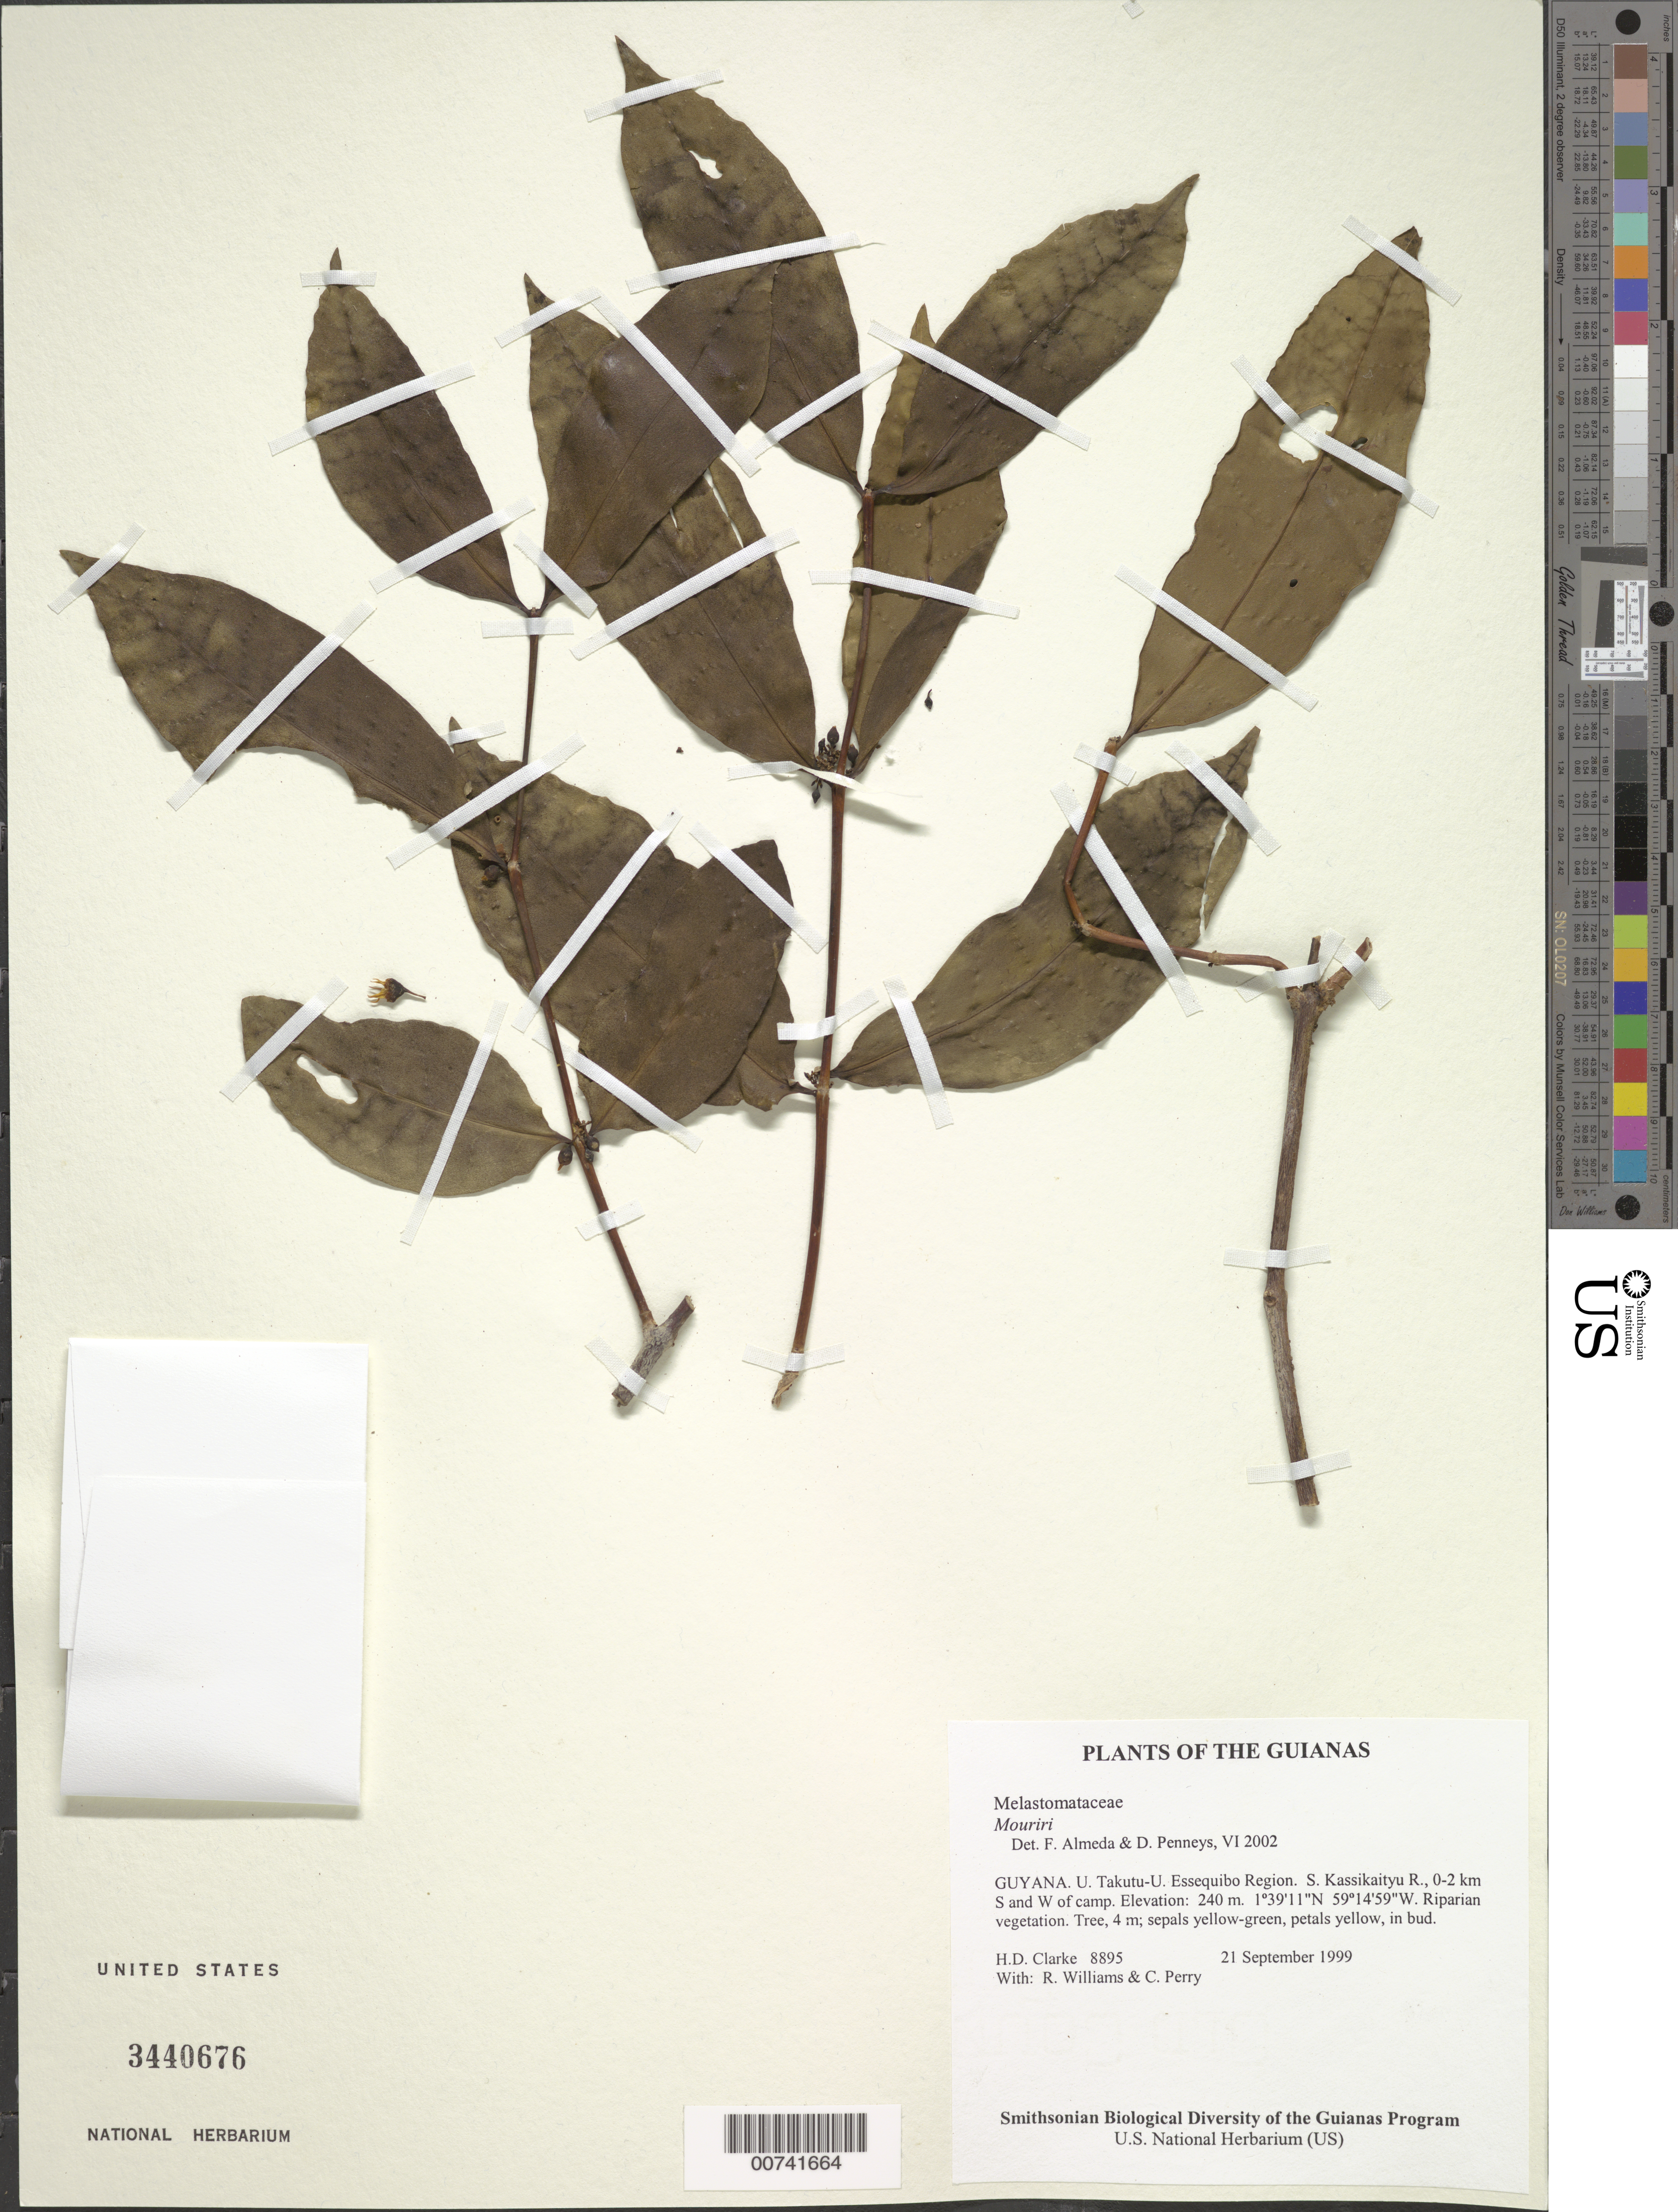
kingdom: Plantae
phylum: Tracheophyta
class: Magnoliopsida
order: Myrtales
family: Melastomataceae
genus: Mouriri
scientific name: Mouriri sp.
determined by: Almeda, F.; Penneys, D. S.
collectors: H. D. Clarke, R. Williams & C. Perry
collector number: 8895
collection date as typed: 21 September 1999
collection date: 1999-09-21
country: Guyana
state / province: U. Takutu-U. Essequibo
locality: S. Kassikaityu R., 0-2 km S and W of camp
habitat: Riparian vegetation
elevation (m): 240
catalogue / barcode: US 3440676